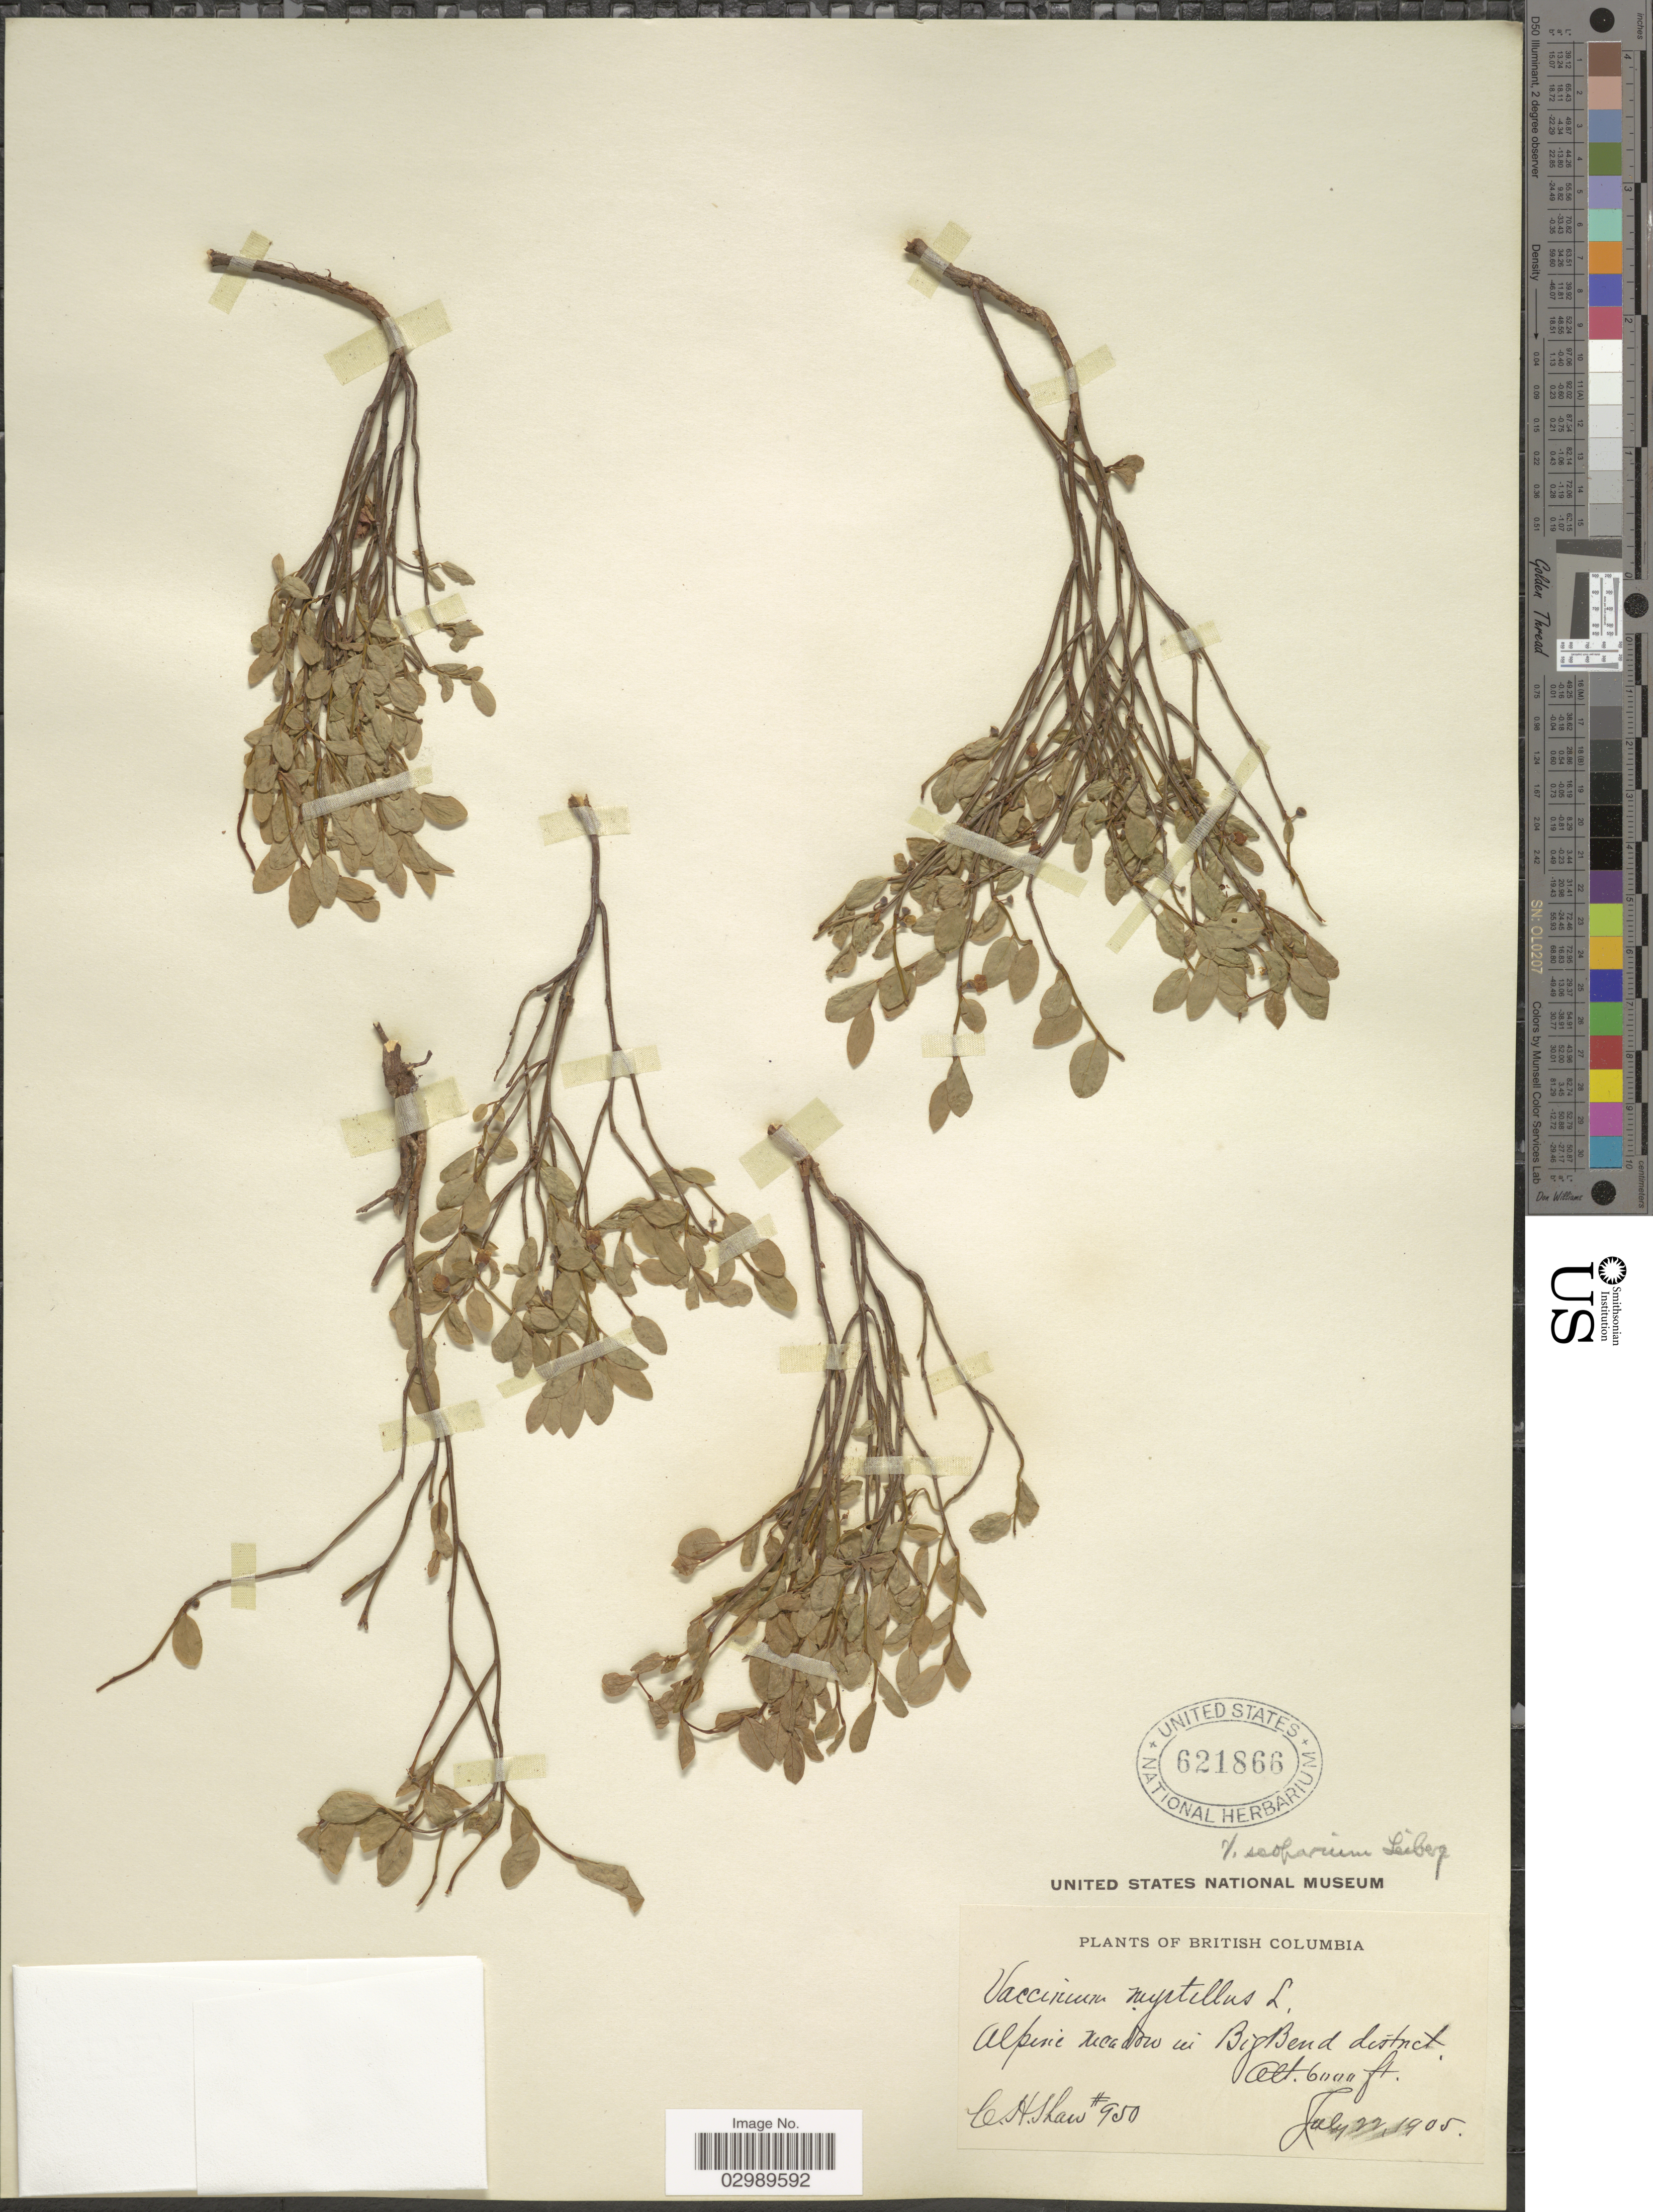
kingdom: Plantae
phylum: Tracheophyta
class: Magnoliopsida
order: Ericales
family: Ericaceae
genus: Vaccinium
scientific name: Vaccinium scoparium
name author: Leiberg ex Coville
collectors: C. H. Shaw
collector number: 950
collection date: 1905-07-22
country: Canada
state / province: British Columbia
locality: Alpine meadows in Big Bend district.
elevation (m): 1829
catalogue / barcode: US 621866